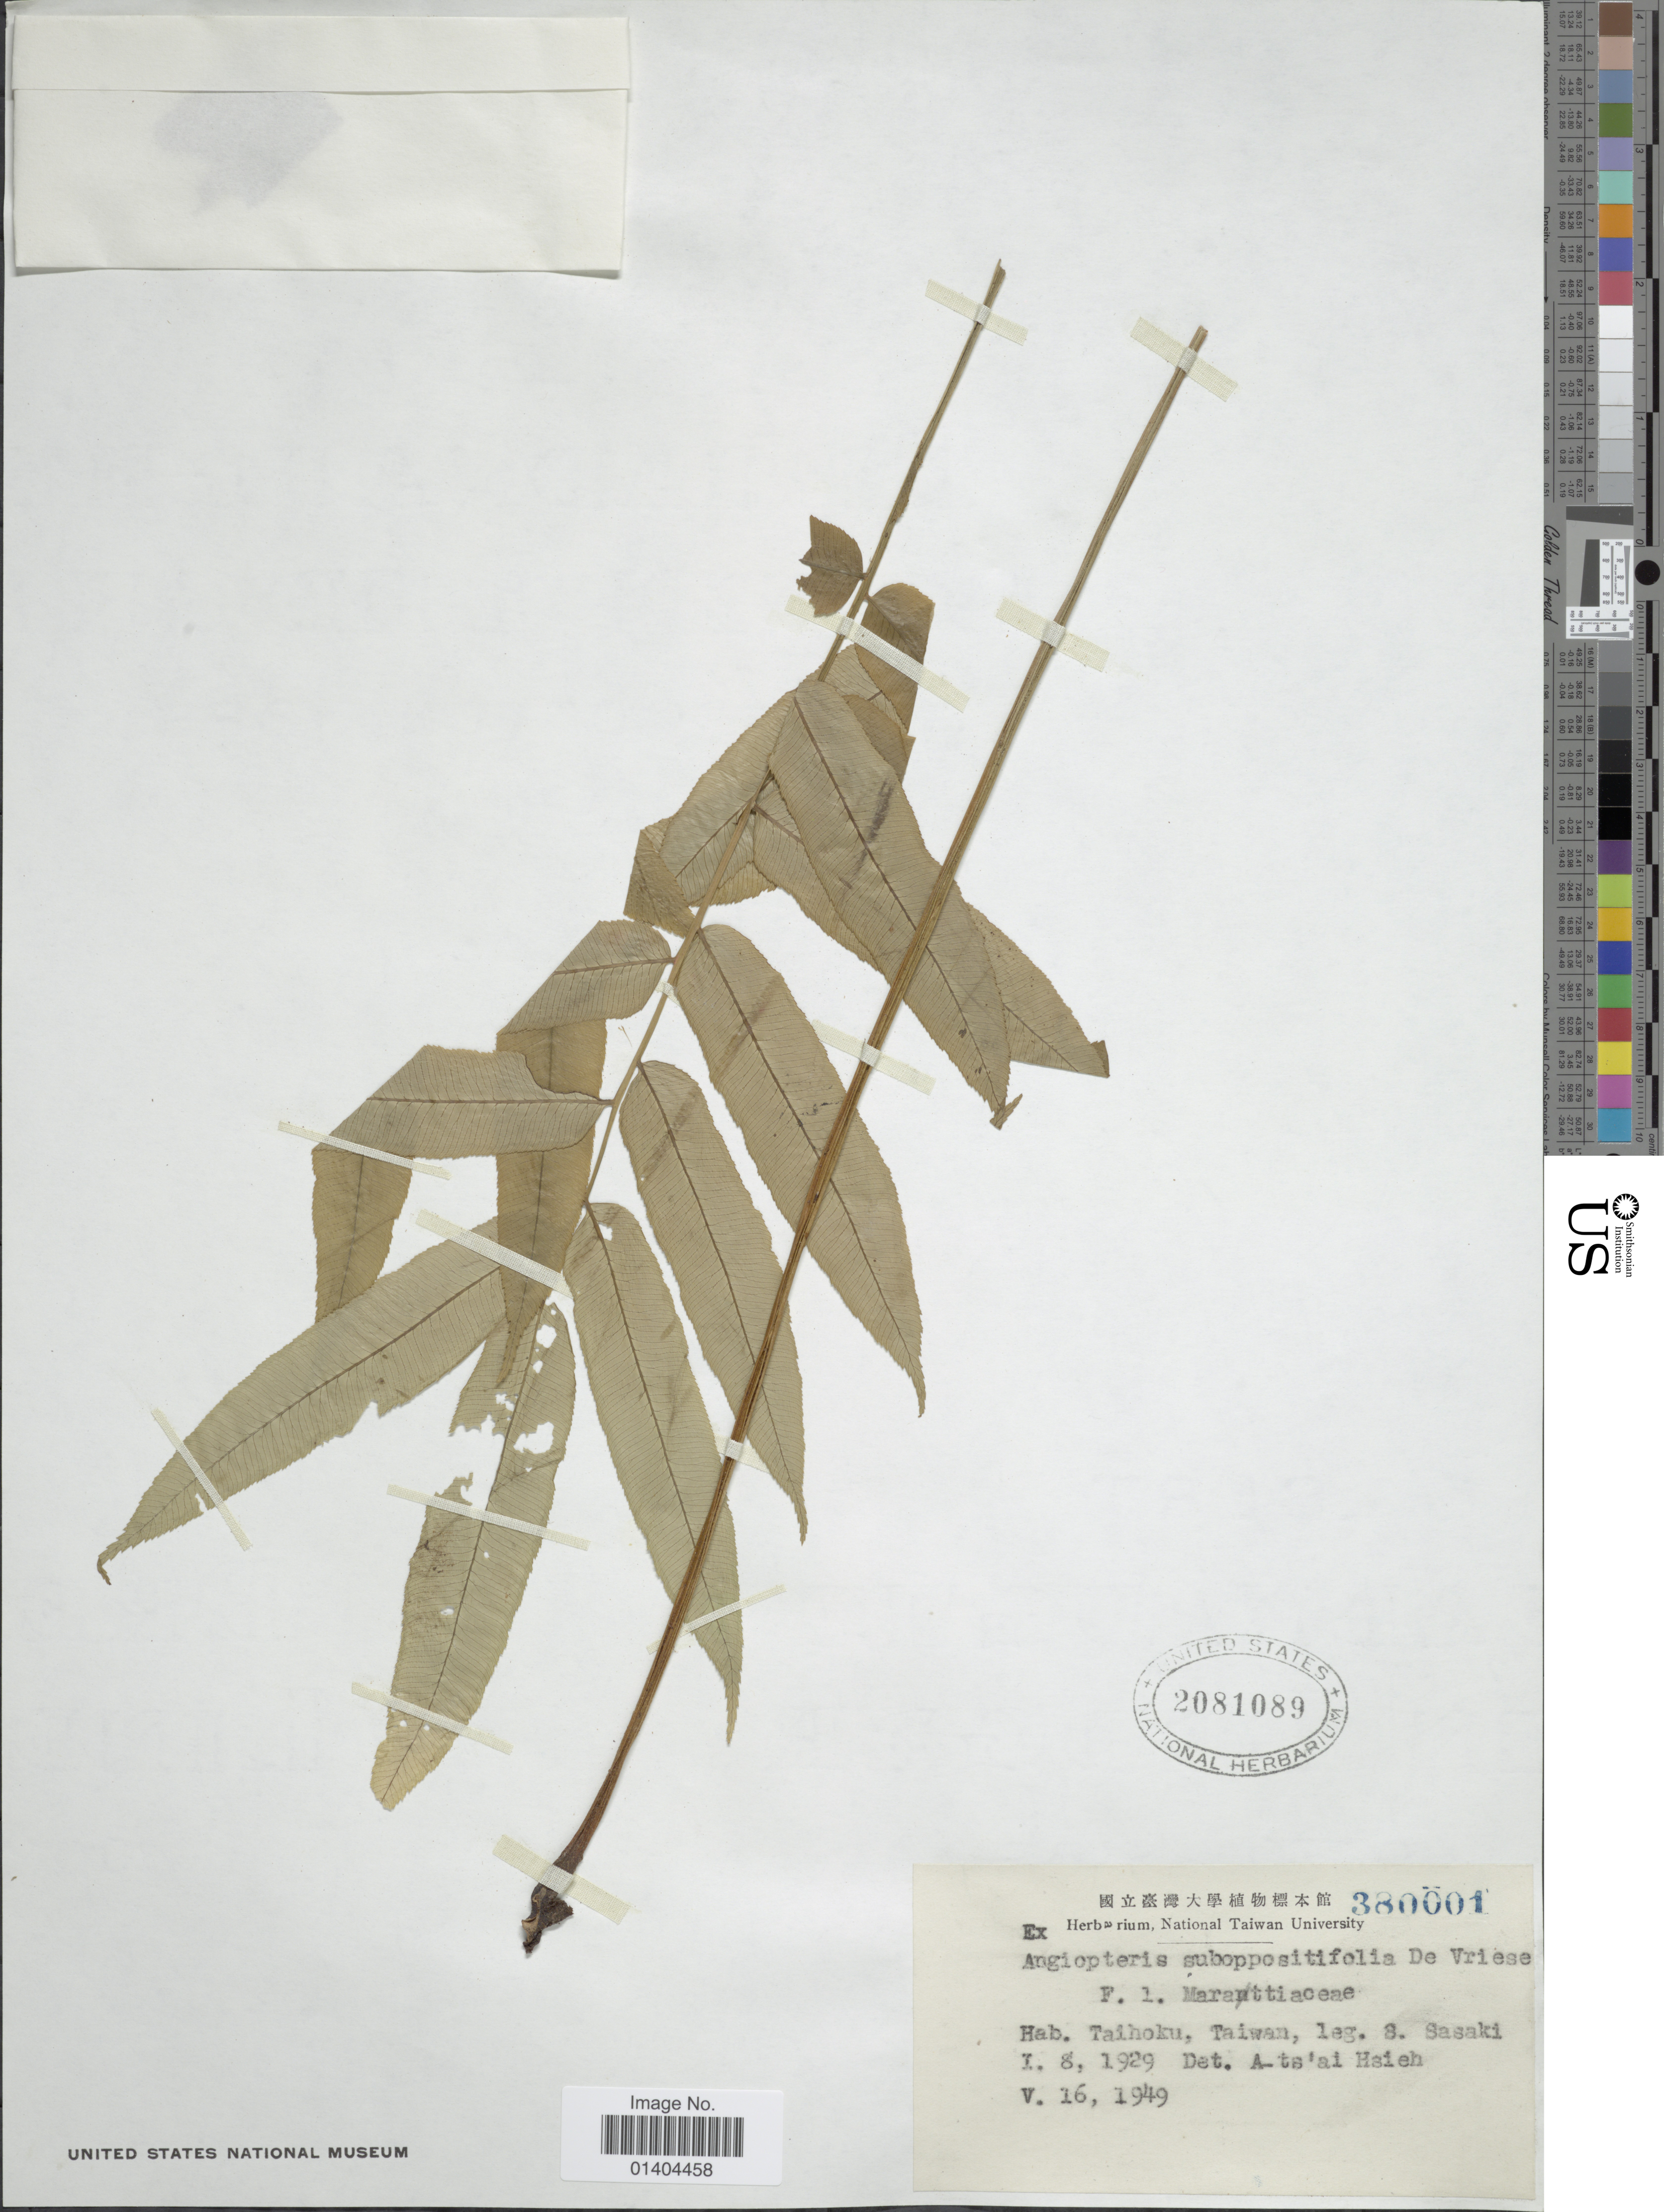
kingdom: Plantae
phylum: Tracheophyta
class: Polypodiopsida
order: Marattiales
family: Marattiaceae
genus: Angiopteris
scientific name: Angiopteris lygodiifolia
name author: Rosenst.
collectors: S. Sasaki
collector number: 380001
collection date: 1929-08-01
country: Taiwan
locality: Taihoku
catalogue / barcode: US 2081089